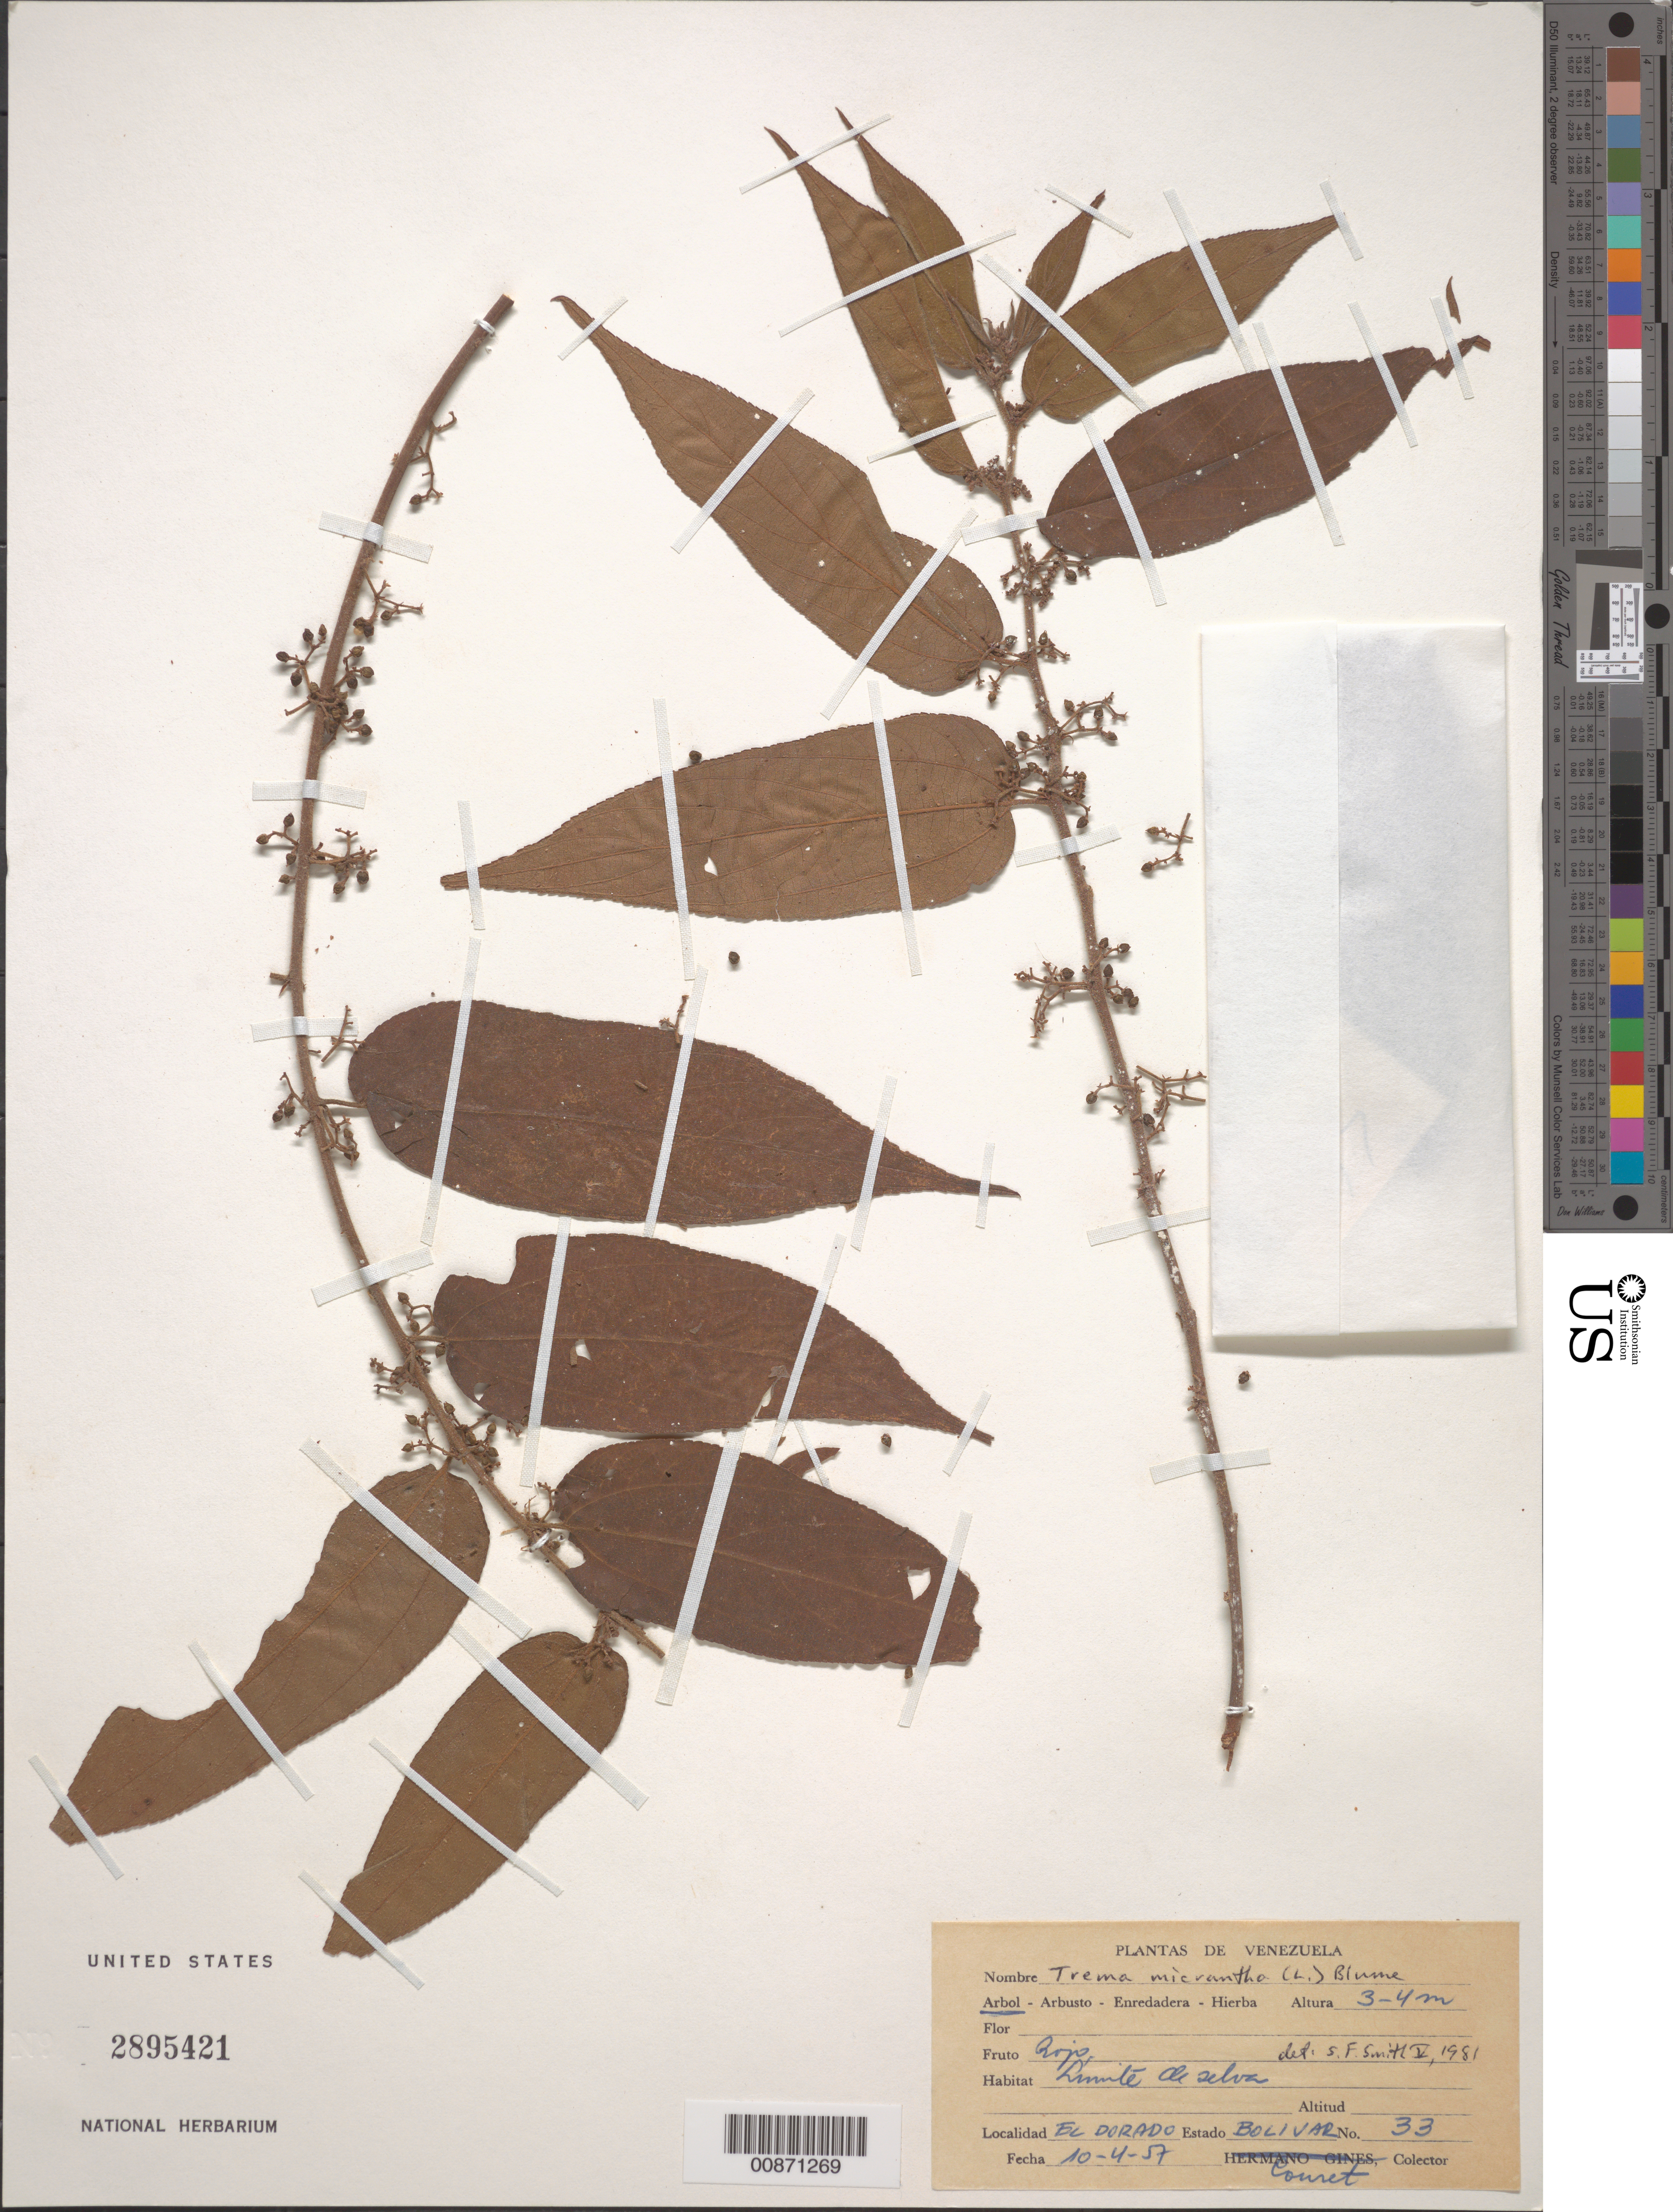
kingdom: Plantae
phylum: Tracheophyta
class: Magnoliopsida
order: Rosales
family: Cannabaceae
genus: Trema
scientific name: Trema micranthum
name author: (L.) Blume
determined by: Smith, Stephen F., (US), NMNH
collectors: -. Couret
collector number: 33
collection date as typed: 10-Apr-57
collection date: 1957-04-10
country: Venezuela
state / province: Bolívar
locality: El Dorado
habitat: Limite de selva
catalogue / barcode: US 2895421